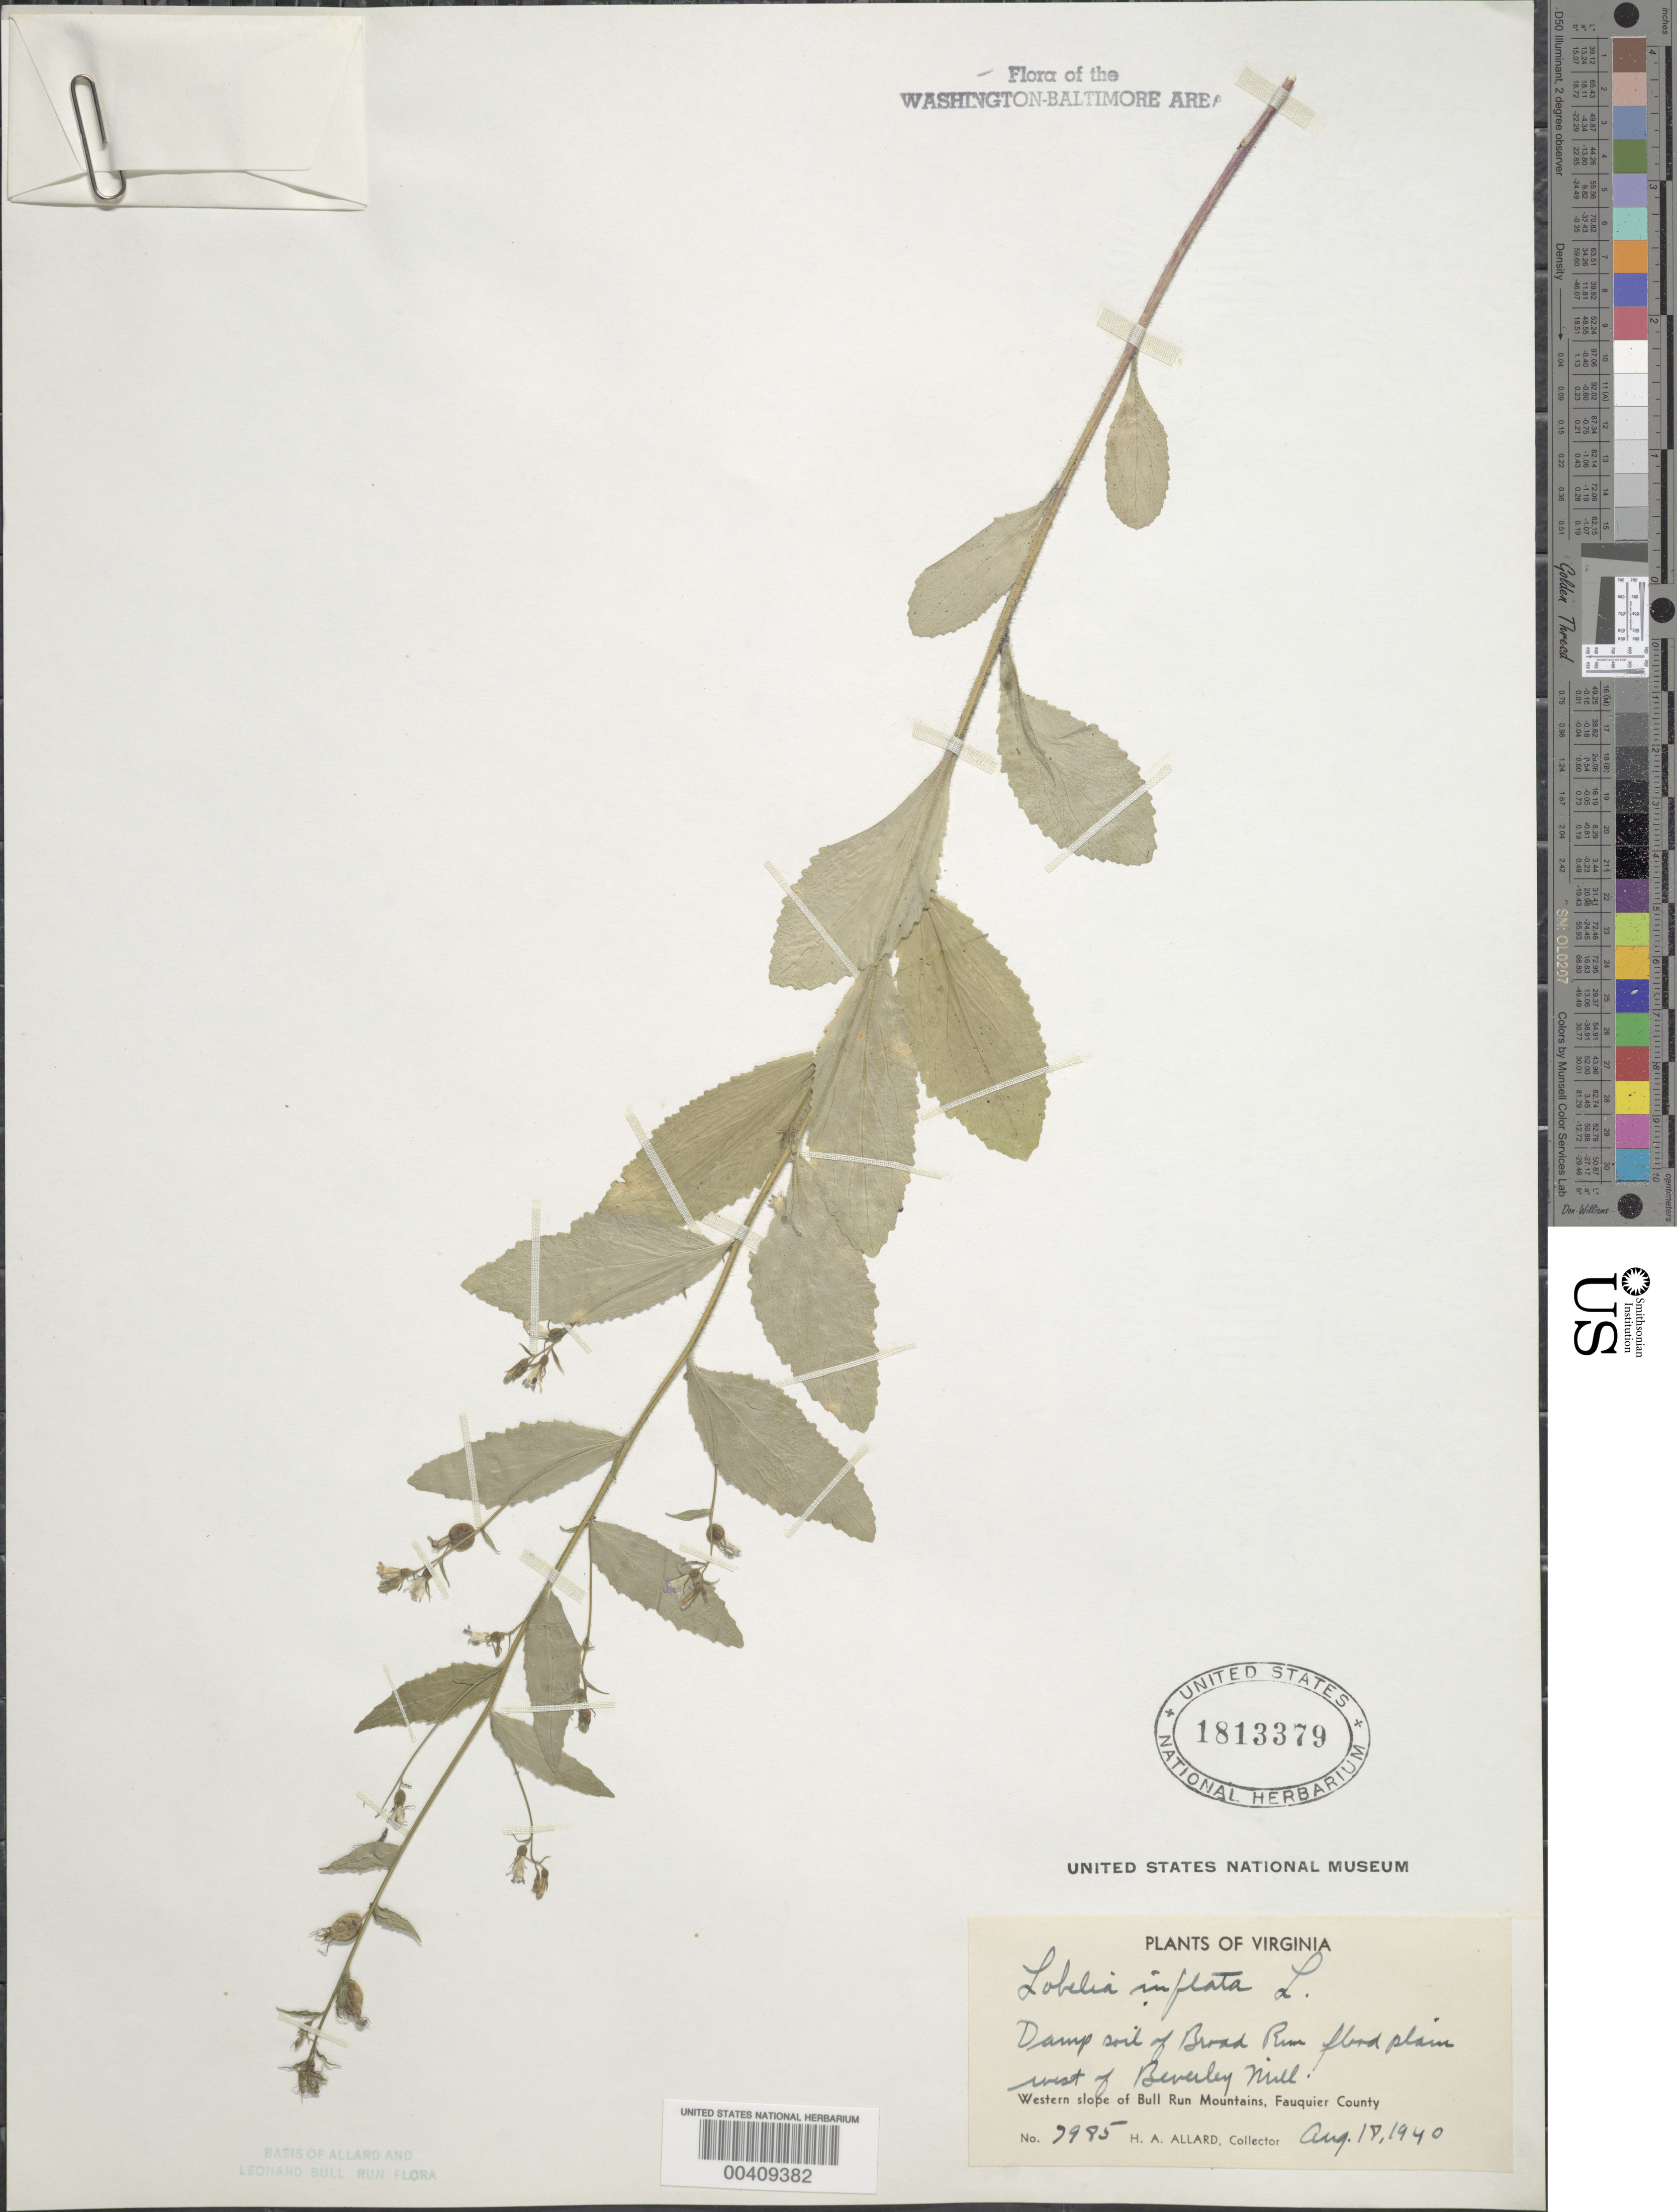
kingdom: Plantae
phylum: Tracheophyta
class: Magnoliopsida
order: Asterales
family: Campanulaceae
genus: Lobelia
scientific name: Lobelia inflata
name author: L.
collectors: H. A. Allard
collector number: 7985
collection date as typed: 18 Aug 1940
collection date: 1940-08-18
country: United States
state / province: Virginia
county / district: Fauquier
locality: West slope of Bull Run Mountains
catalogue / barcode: US 1813379